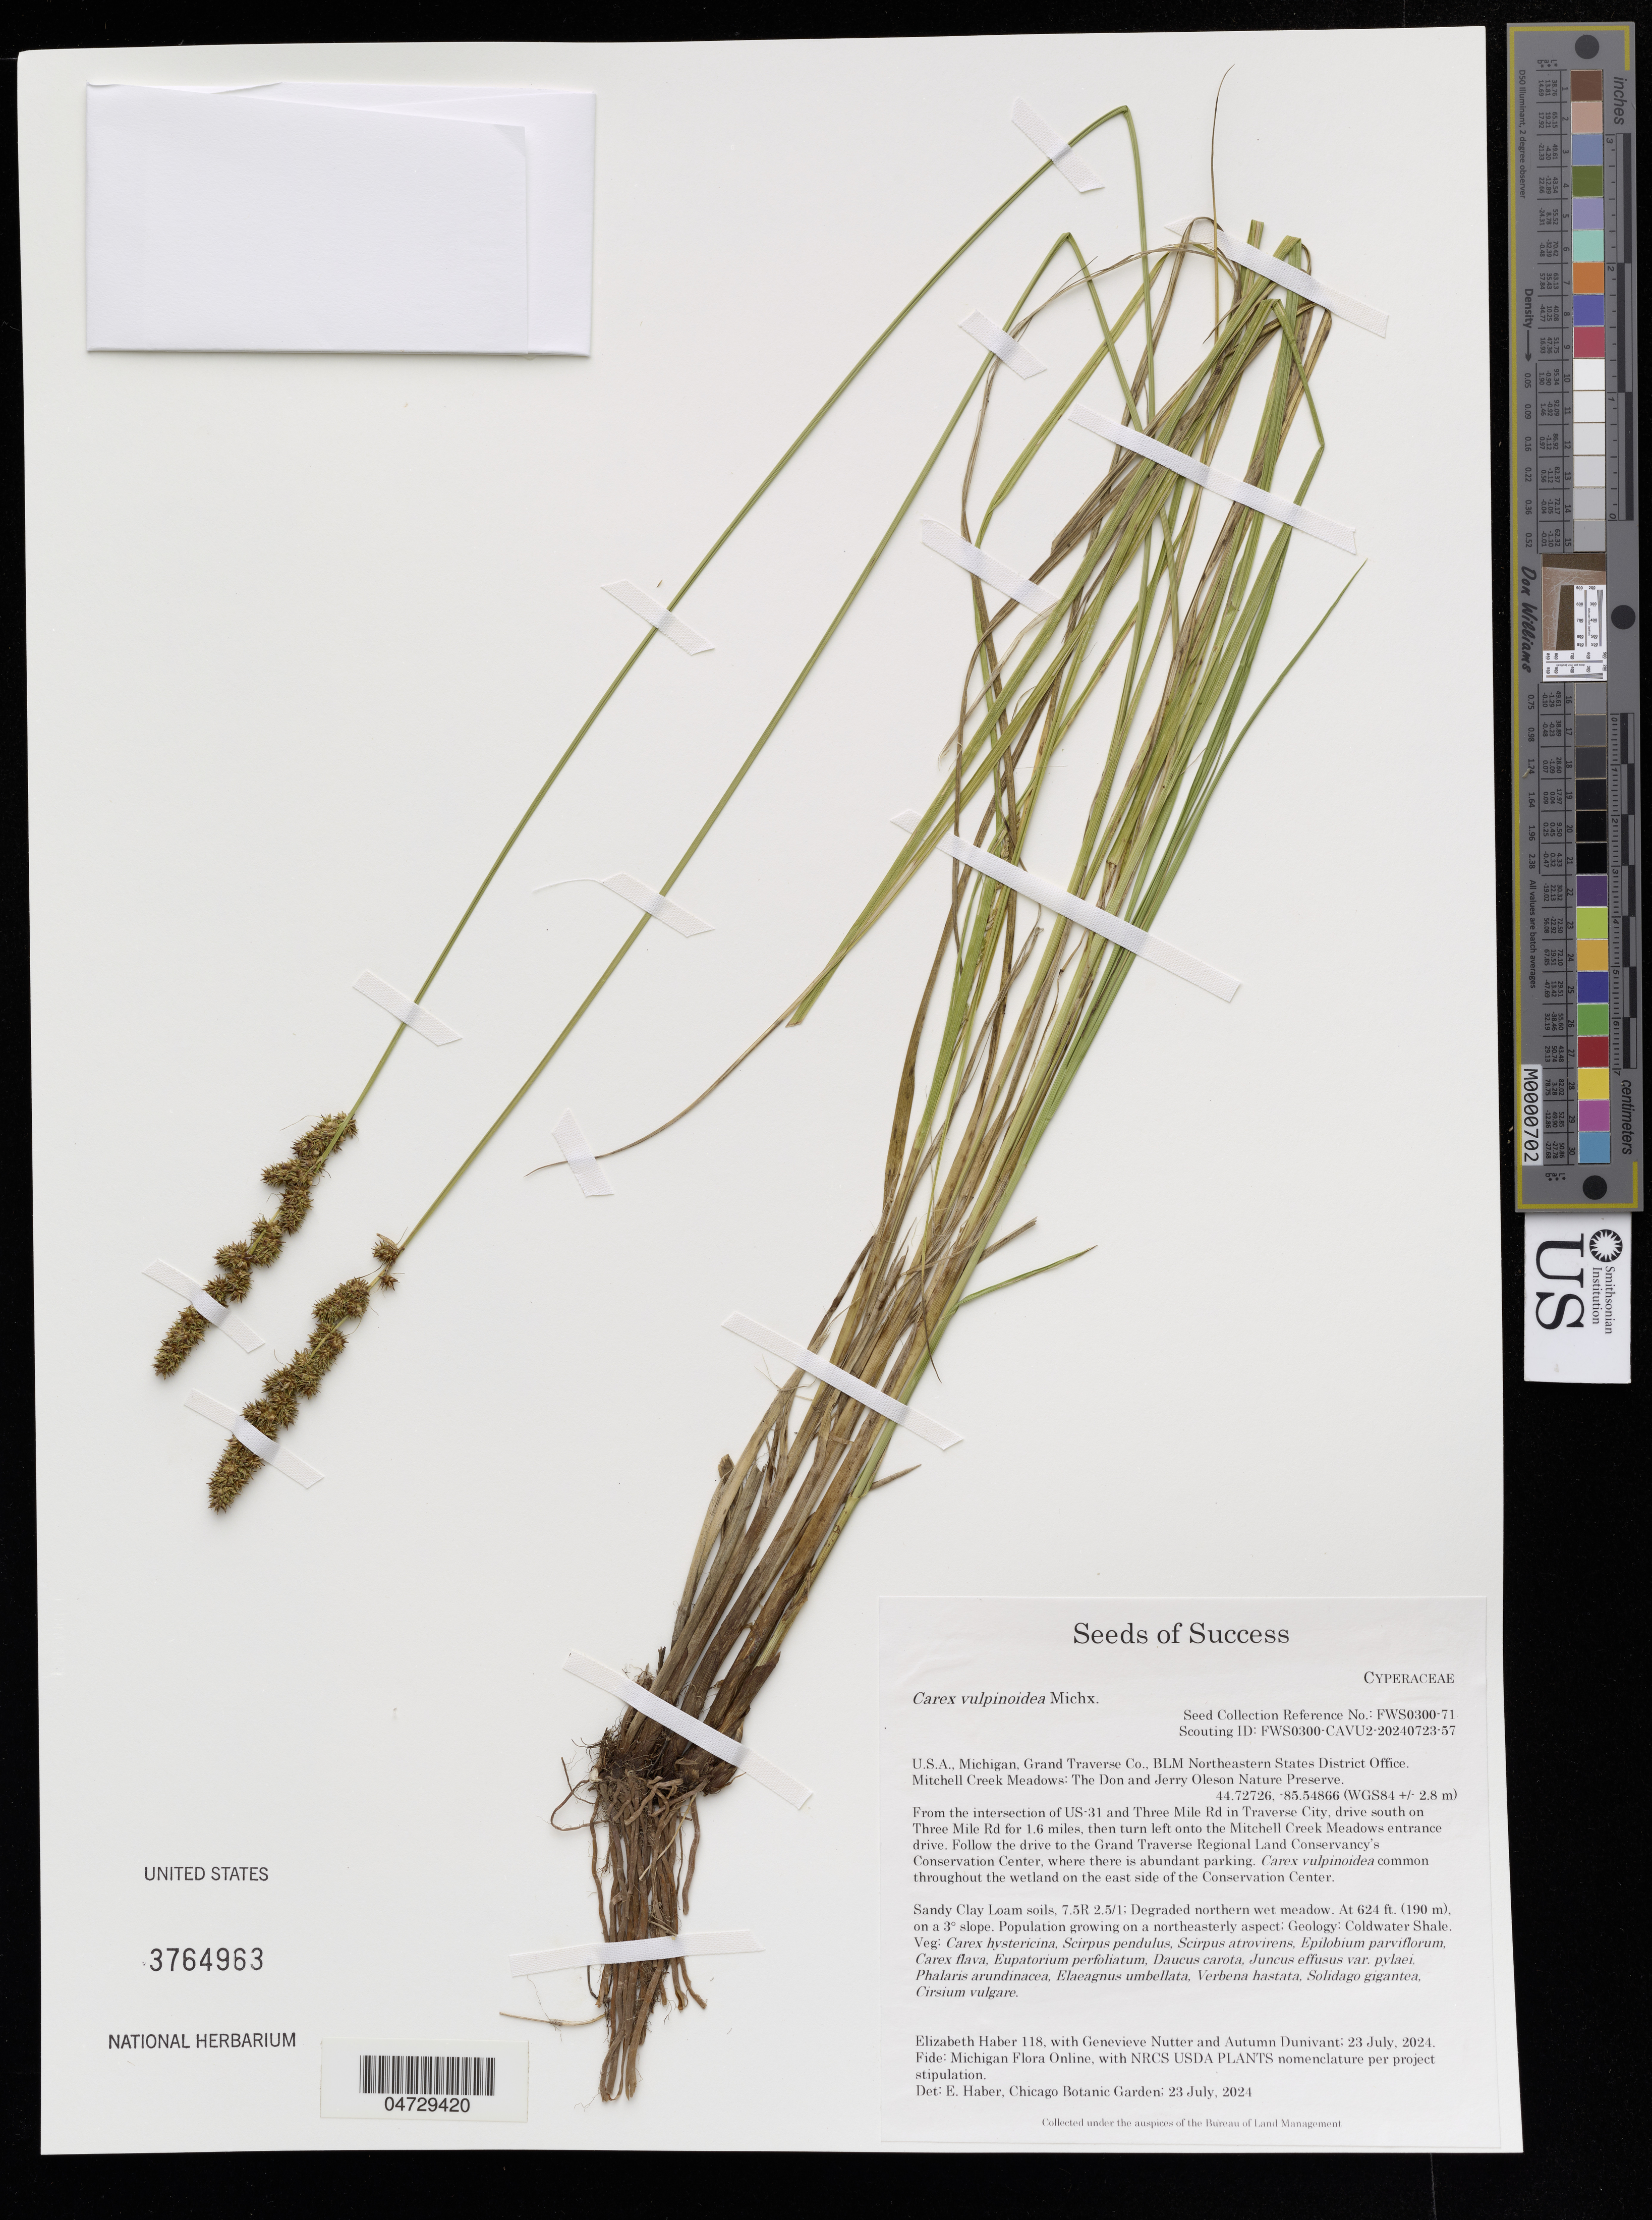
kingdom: Plantae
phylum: Tracheophyta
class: Liliopsida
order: Poales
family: Cyperaceae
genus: Carex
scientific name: Carex vulpinoidea Michx.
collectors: E. Haber, G. Nutter & A. Dunivant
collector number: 118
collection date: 2024-07-23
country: United States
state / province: Michigan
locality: Grand Traverse Co., BLM Northeastern States District Office, Mitchell Creek Meadows, The Don and Jerry Oleson Nature Preserve.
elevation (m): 190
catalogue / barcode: US 3764963